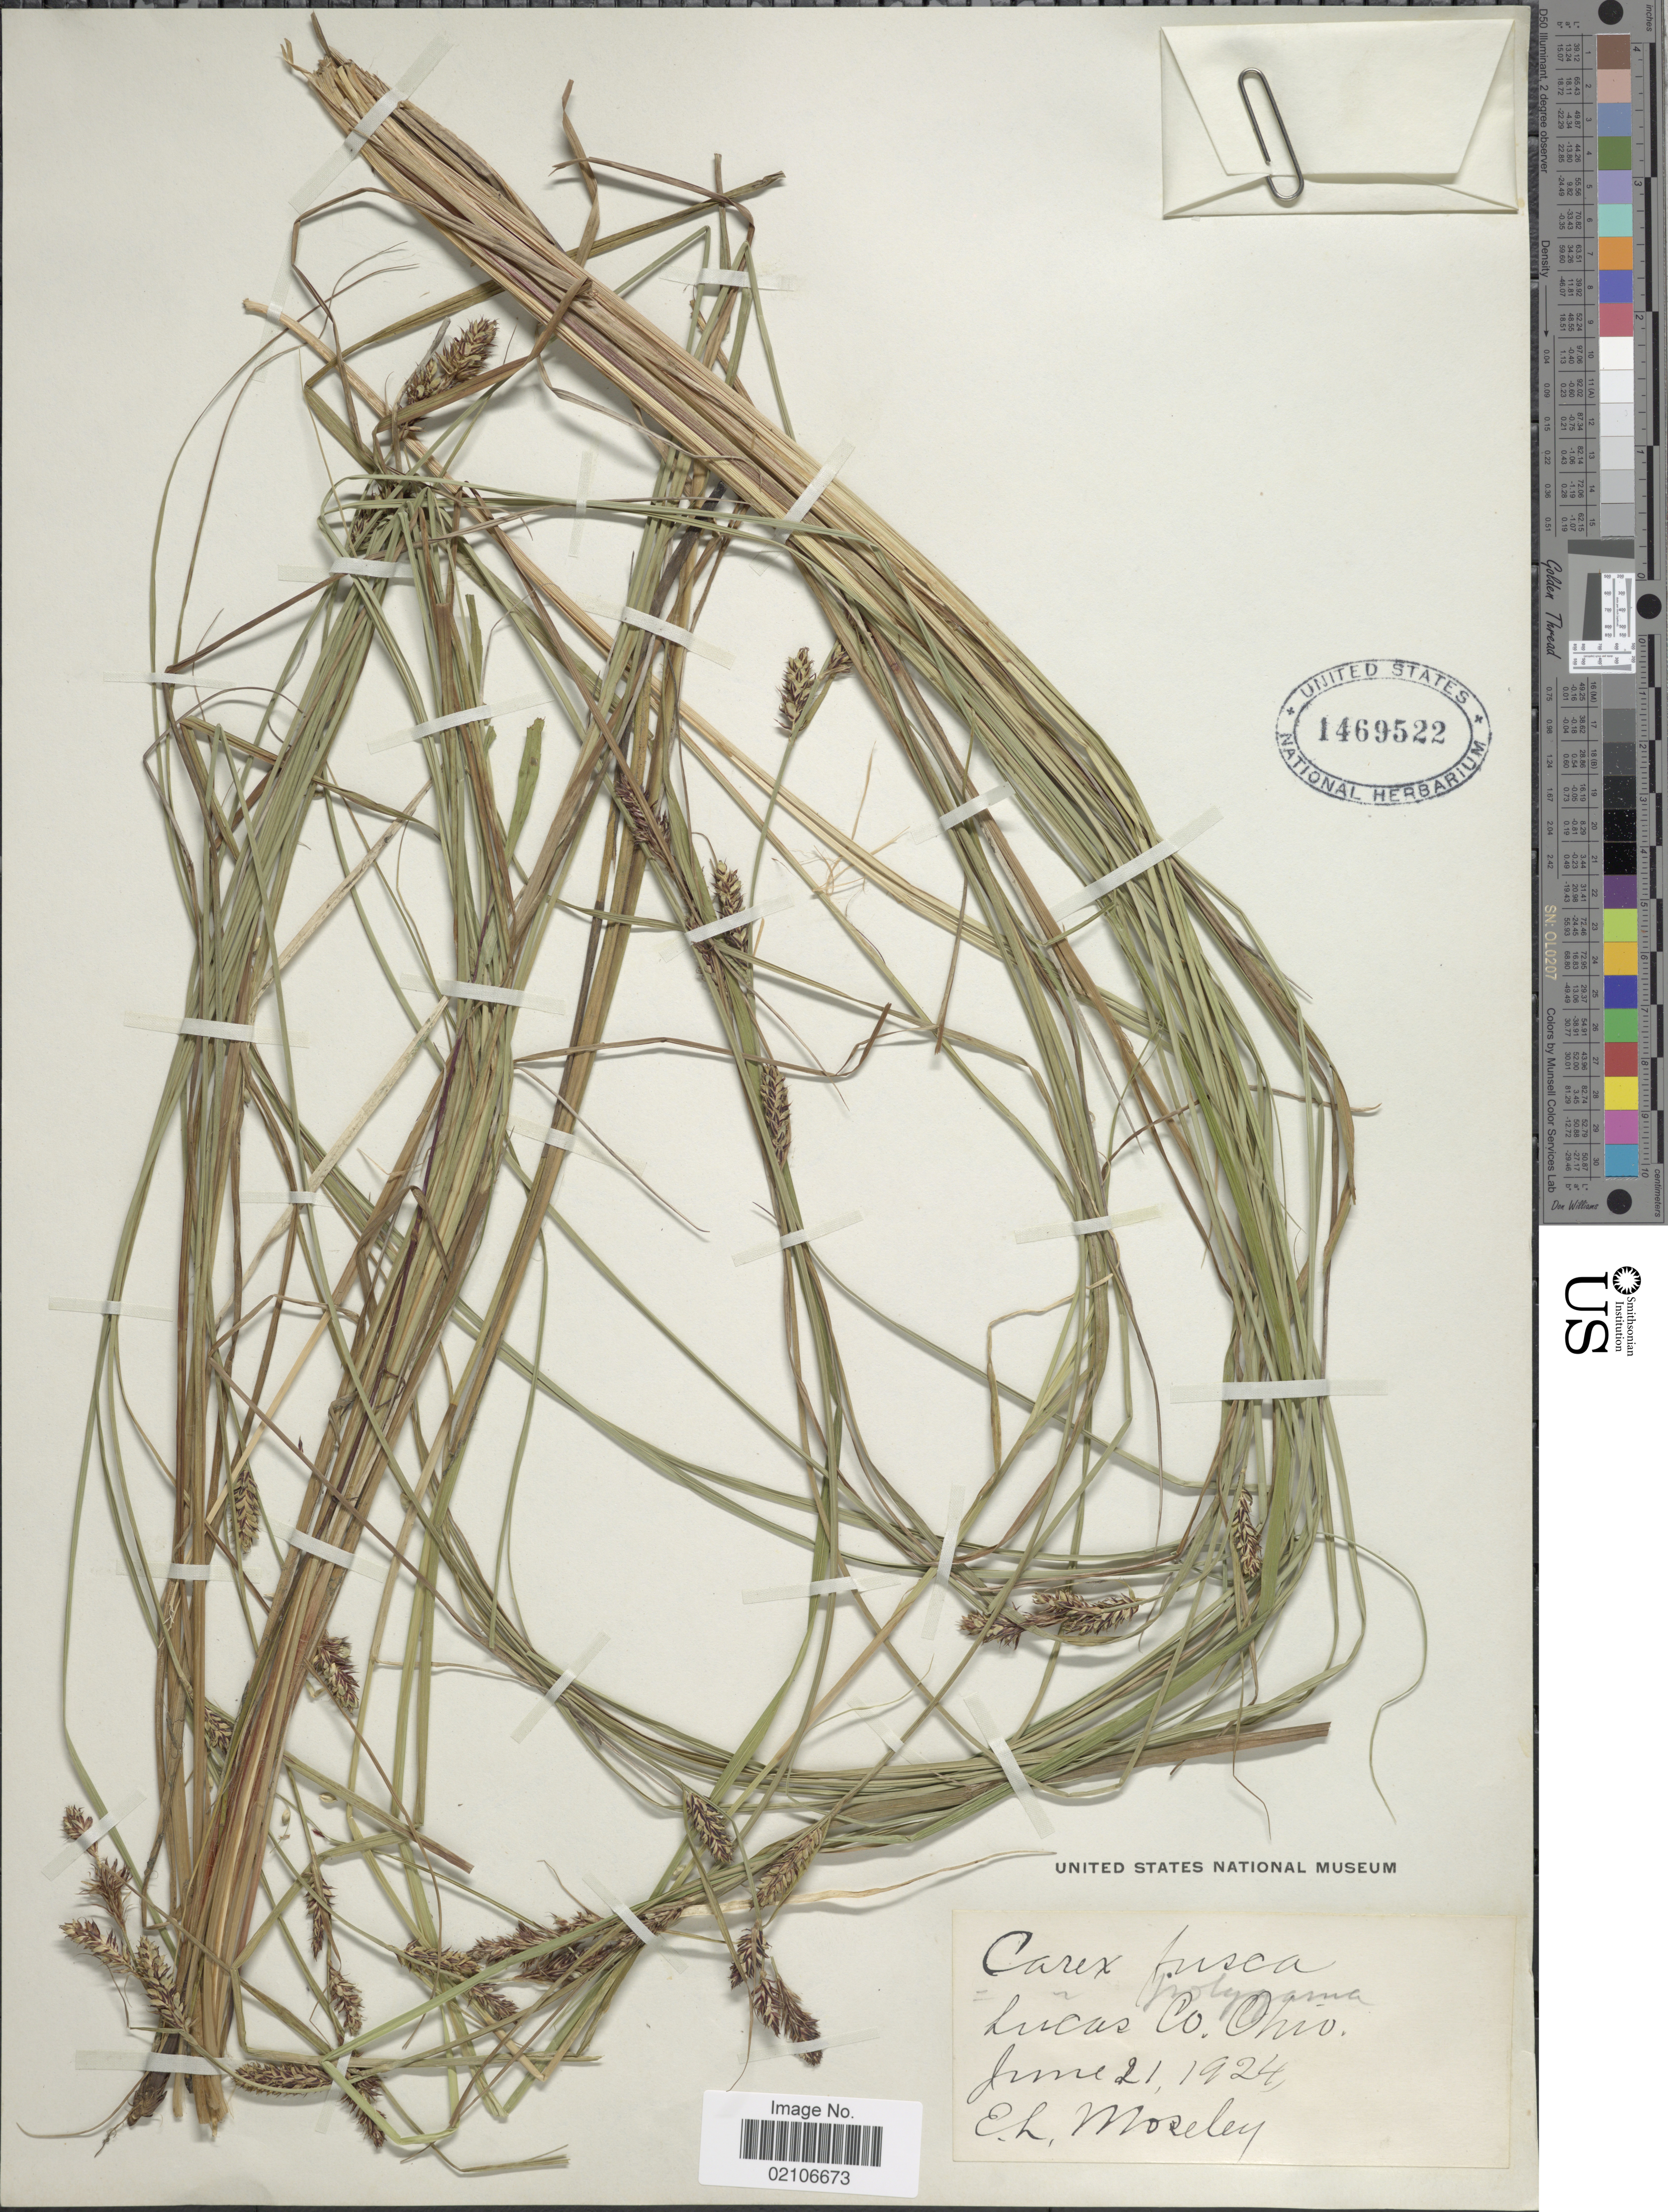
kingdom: Plantae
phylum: Tracheophyta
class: Liliopsida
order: Poales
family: Cyperaceae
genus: Carex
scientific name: Carex buxbaumii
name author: Wahlenb.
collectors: E. Moseley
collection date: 1924-06-21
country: United States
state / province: Ohio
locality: Lucas Co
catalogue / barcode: US 1469522